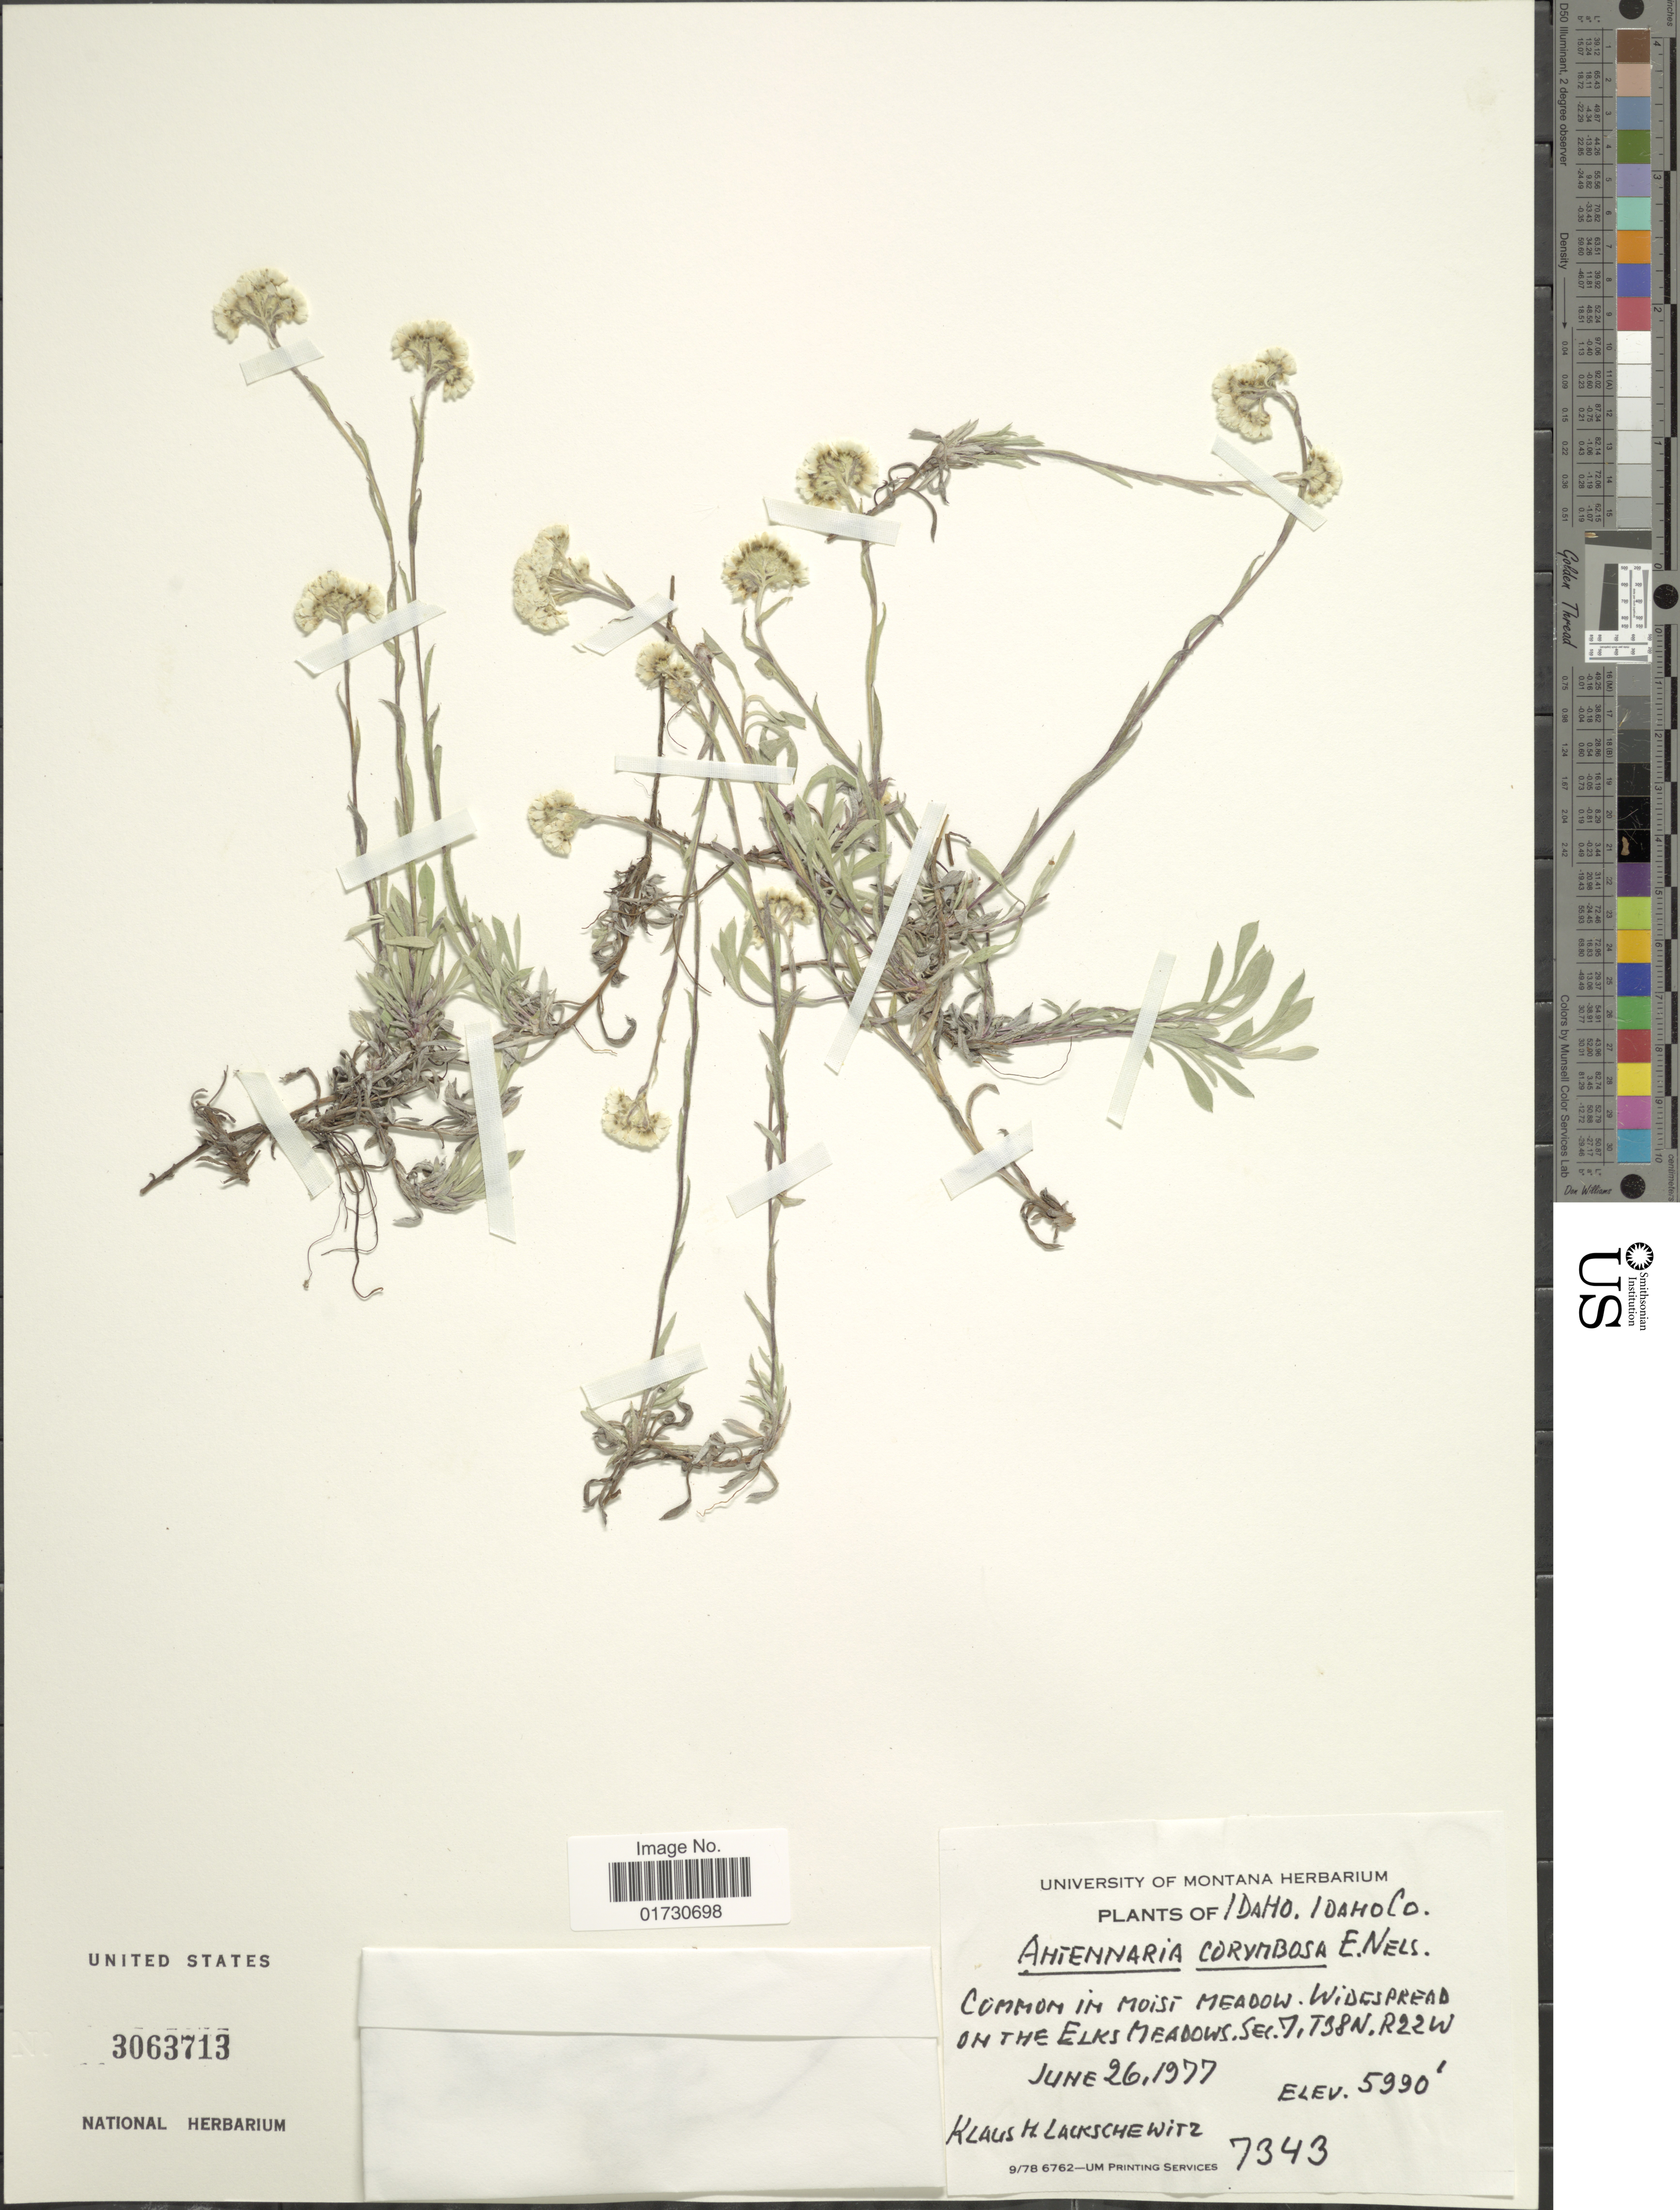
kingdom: Plantae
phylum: Tracheophyta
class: Magnoliopsida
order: Asterales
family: Asteraceae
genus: Antennaria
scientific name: Antennaria corymbosa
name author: E.E. Nelson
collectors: K. Lackschewitz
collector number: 7343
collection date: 1977-06-26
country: United States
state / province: Idaho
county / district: Idaho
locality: Common in moist Widespread on the Elks Meadows, Sec. 7, T38N, R22W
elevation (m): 1826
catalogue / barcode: US 3063713